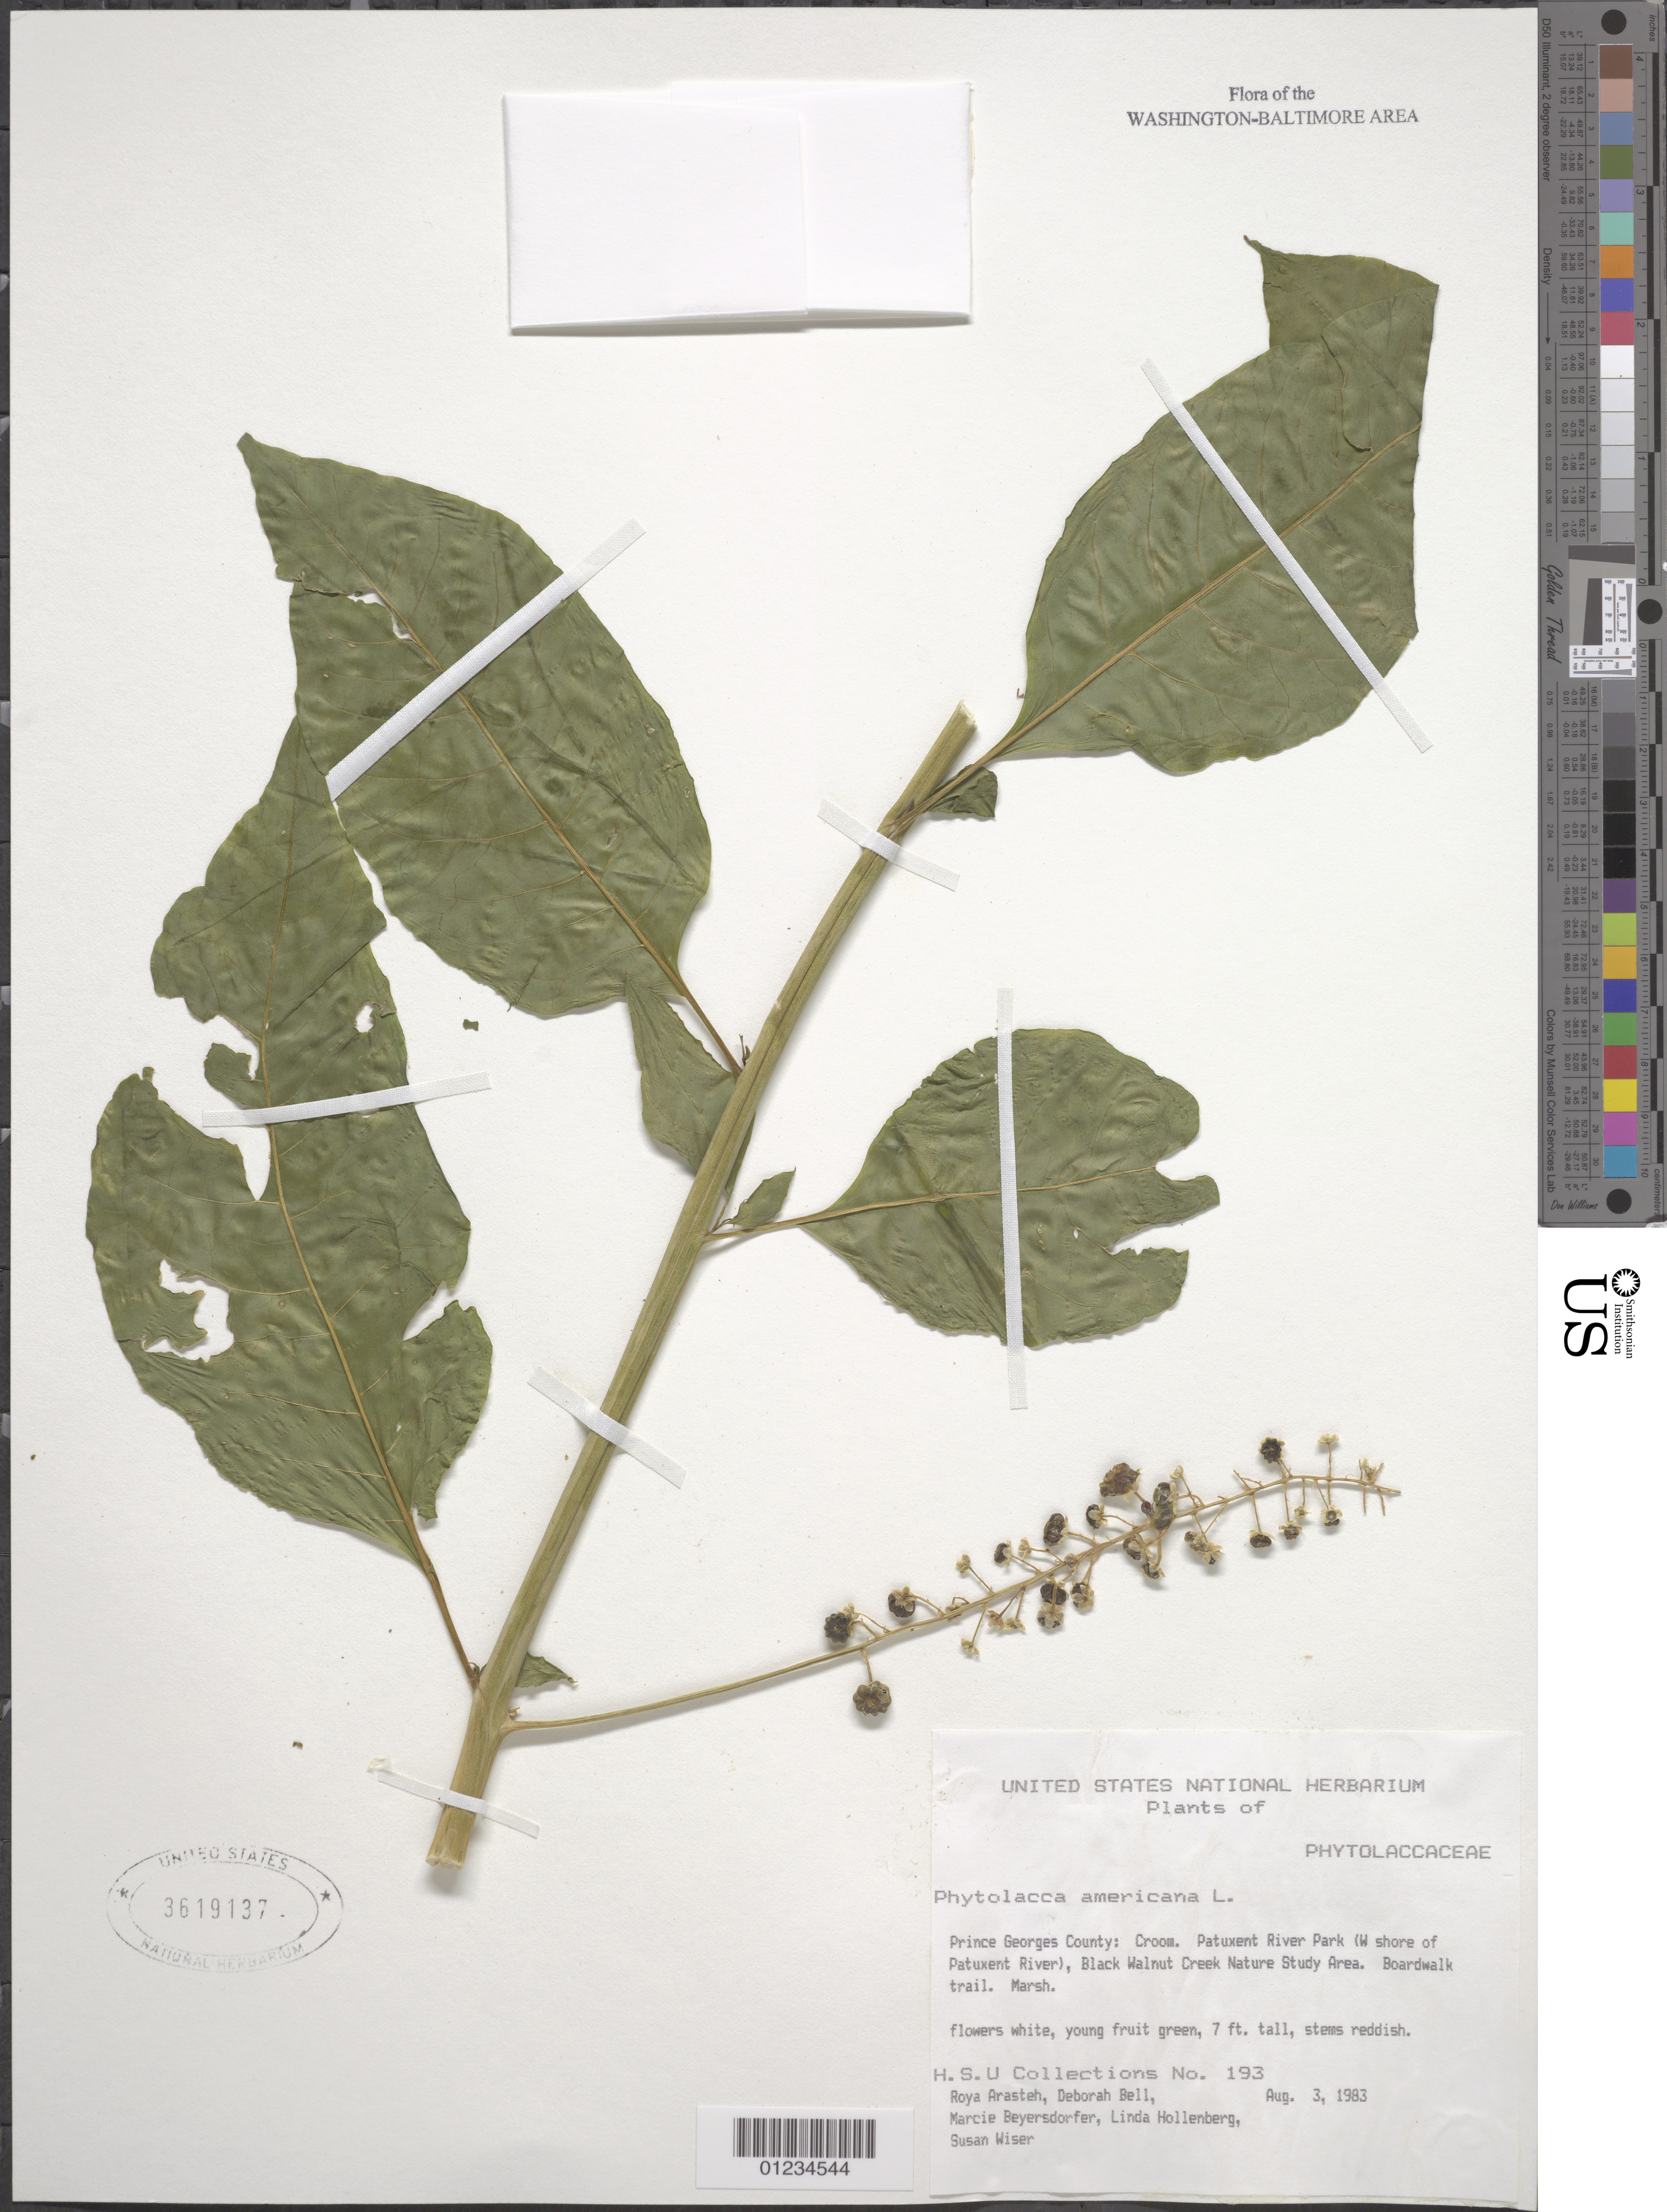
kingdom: Plantae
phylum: Tracheophyta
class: Magnoliopsida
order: Caryophyllales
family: Phytolaccaceae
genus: Phytolacca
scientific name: Phytolacca americana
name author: L.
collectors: R. Arasteh, D. A. Bell, M. Beyersdorfer, L. Hollenberg & S. Wiser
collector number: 193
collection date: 1983-08-03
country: United States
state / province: Maryland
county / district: Prince George's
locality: Croom. Patuxent River Park (W shore of Patuxent River), Black Walnut Creek Nature Study Area. Boardwalk trail.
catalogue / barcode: US 3619137